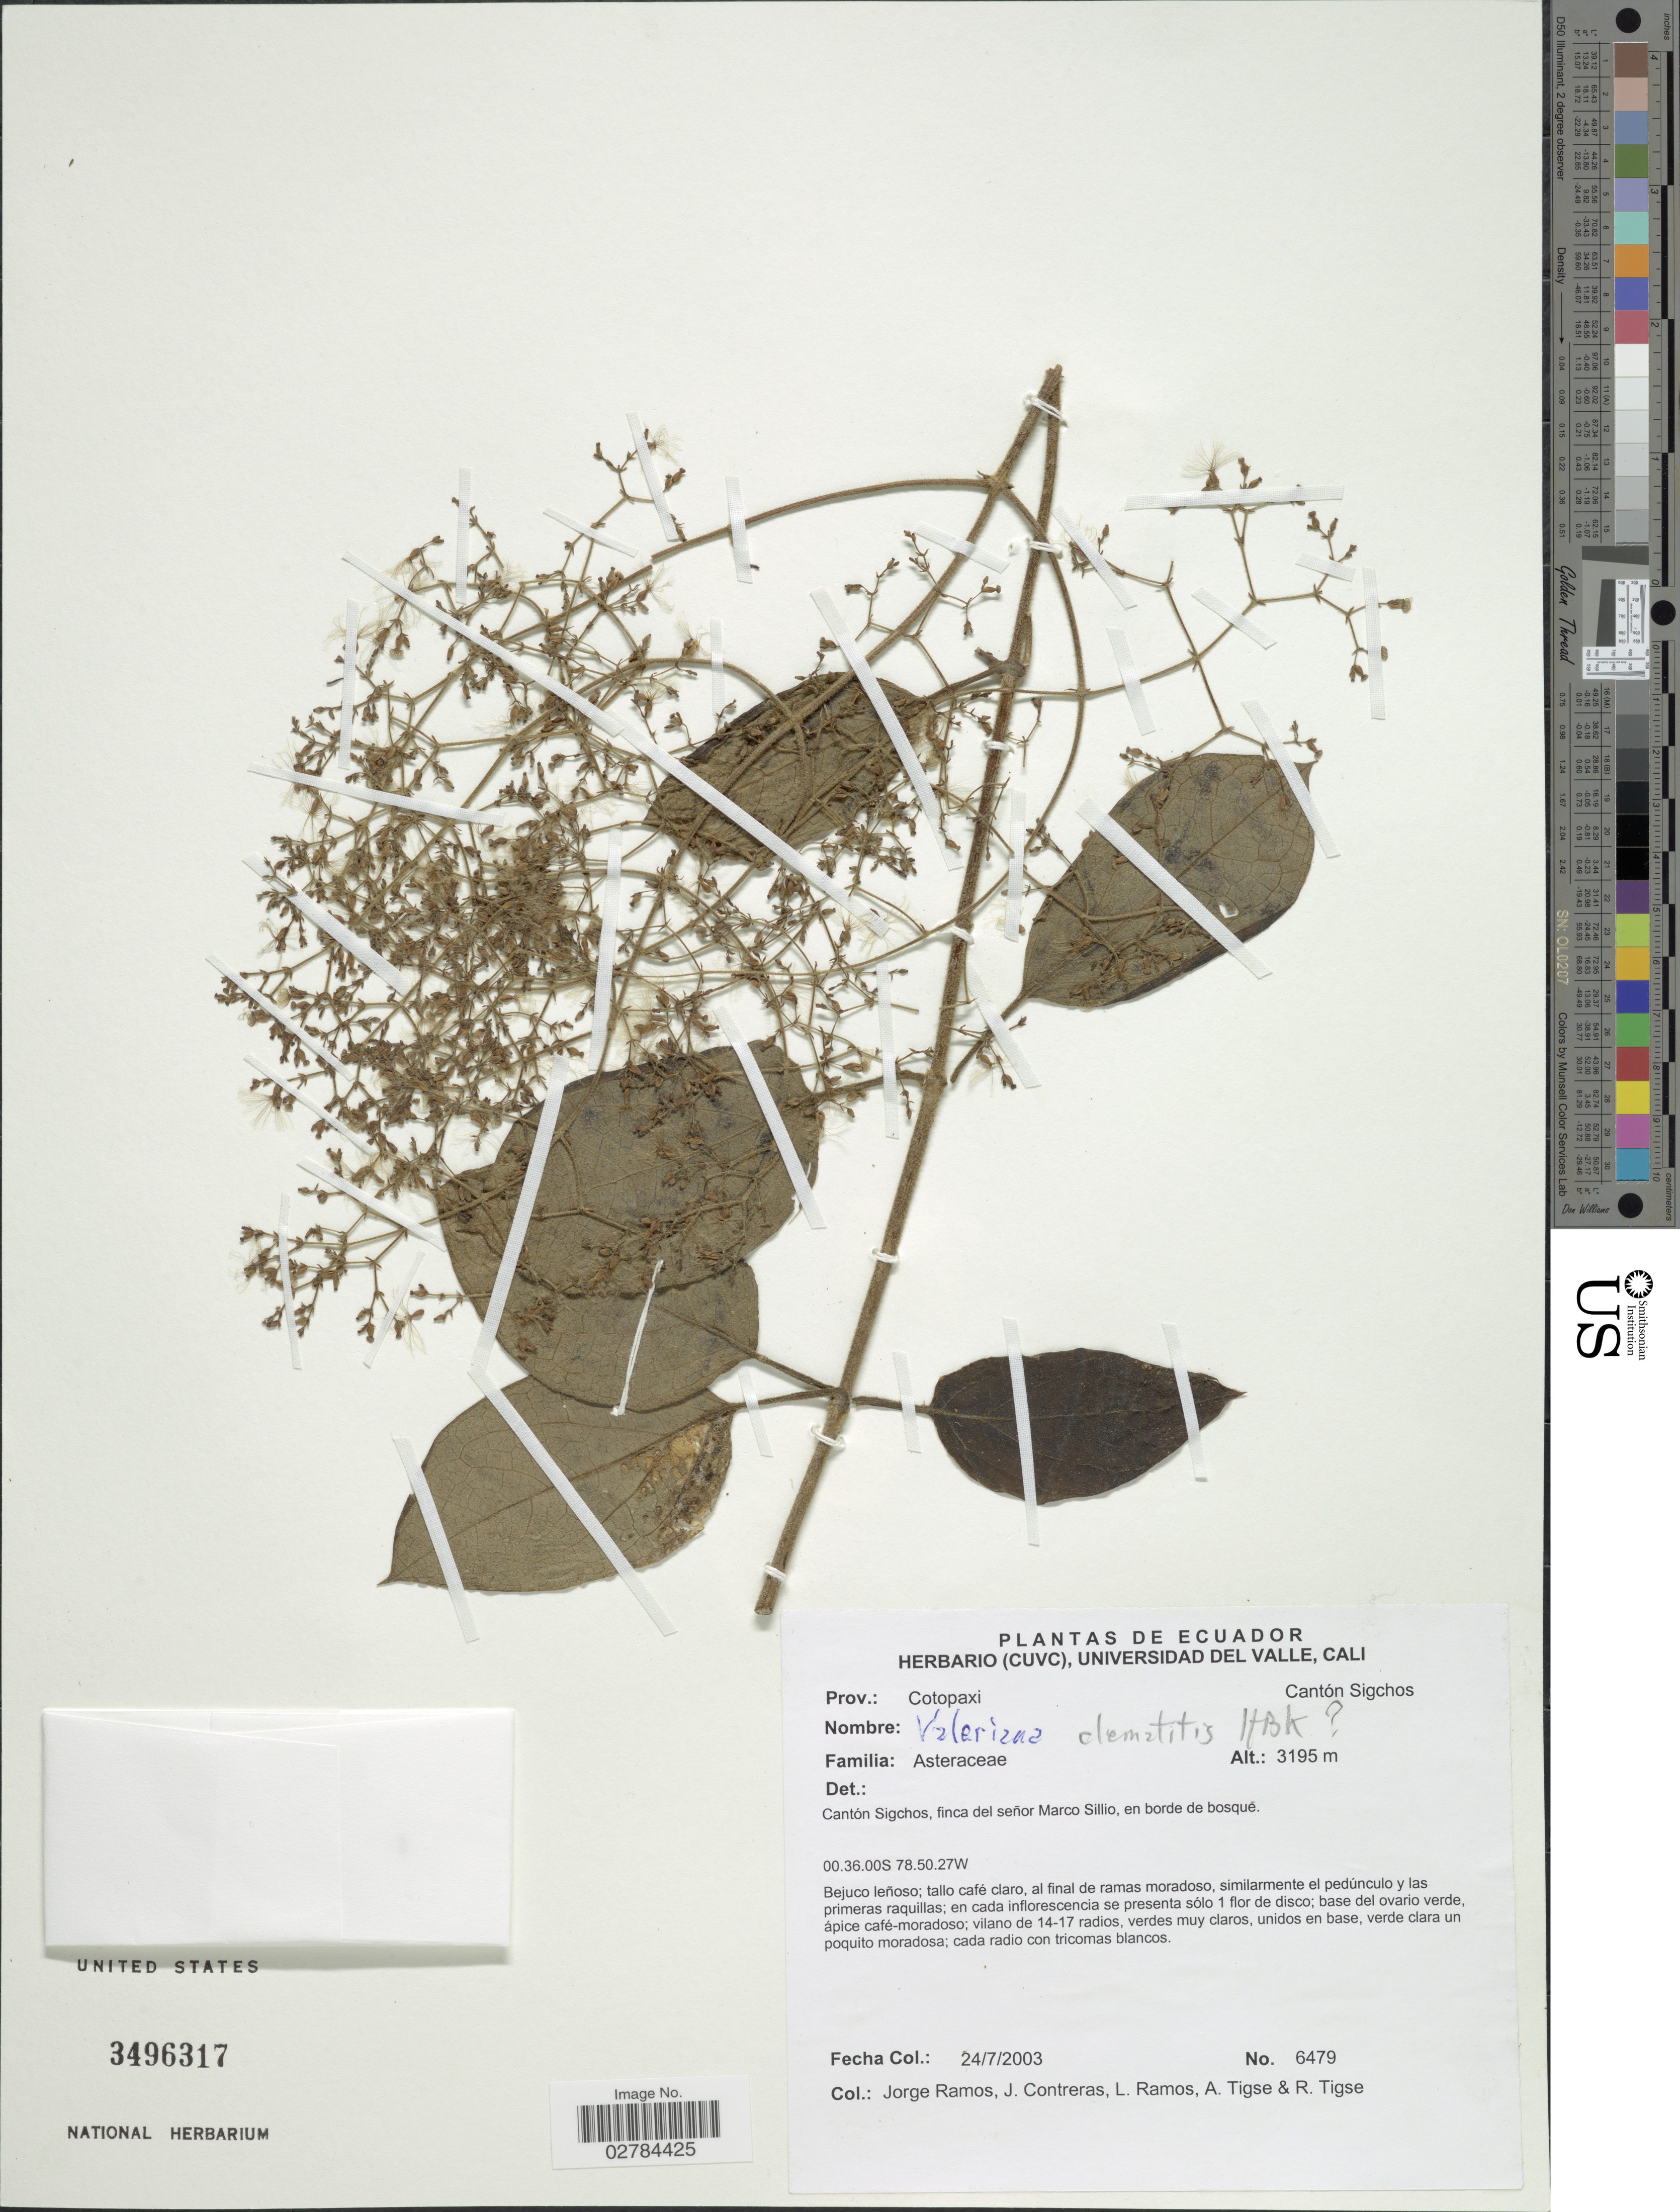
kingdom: Plantae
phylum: Tracheophyta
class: Magnoliopsida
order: Dipsacales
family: Caprifoliaceae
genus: Valeriana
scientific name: Valeriana clematitis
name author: Kunth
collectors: J. Ramos, J. Contreras, L. Ramos, A. Tigse & R. Tigse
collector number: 6479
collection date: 2003-07-24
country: Ecuador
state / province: Cotopaxi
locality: Cantón Sigchos, finca del señor Marco Sillio.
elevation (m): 3195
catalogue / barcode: US 3496317